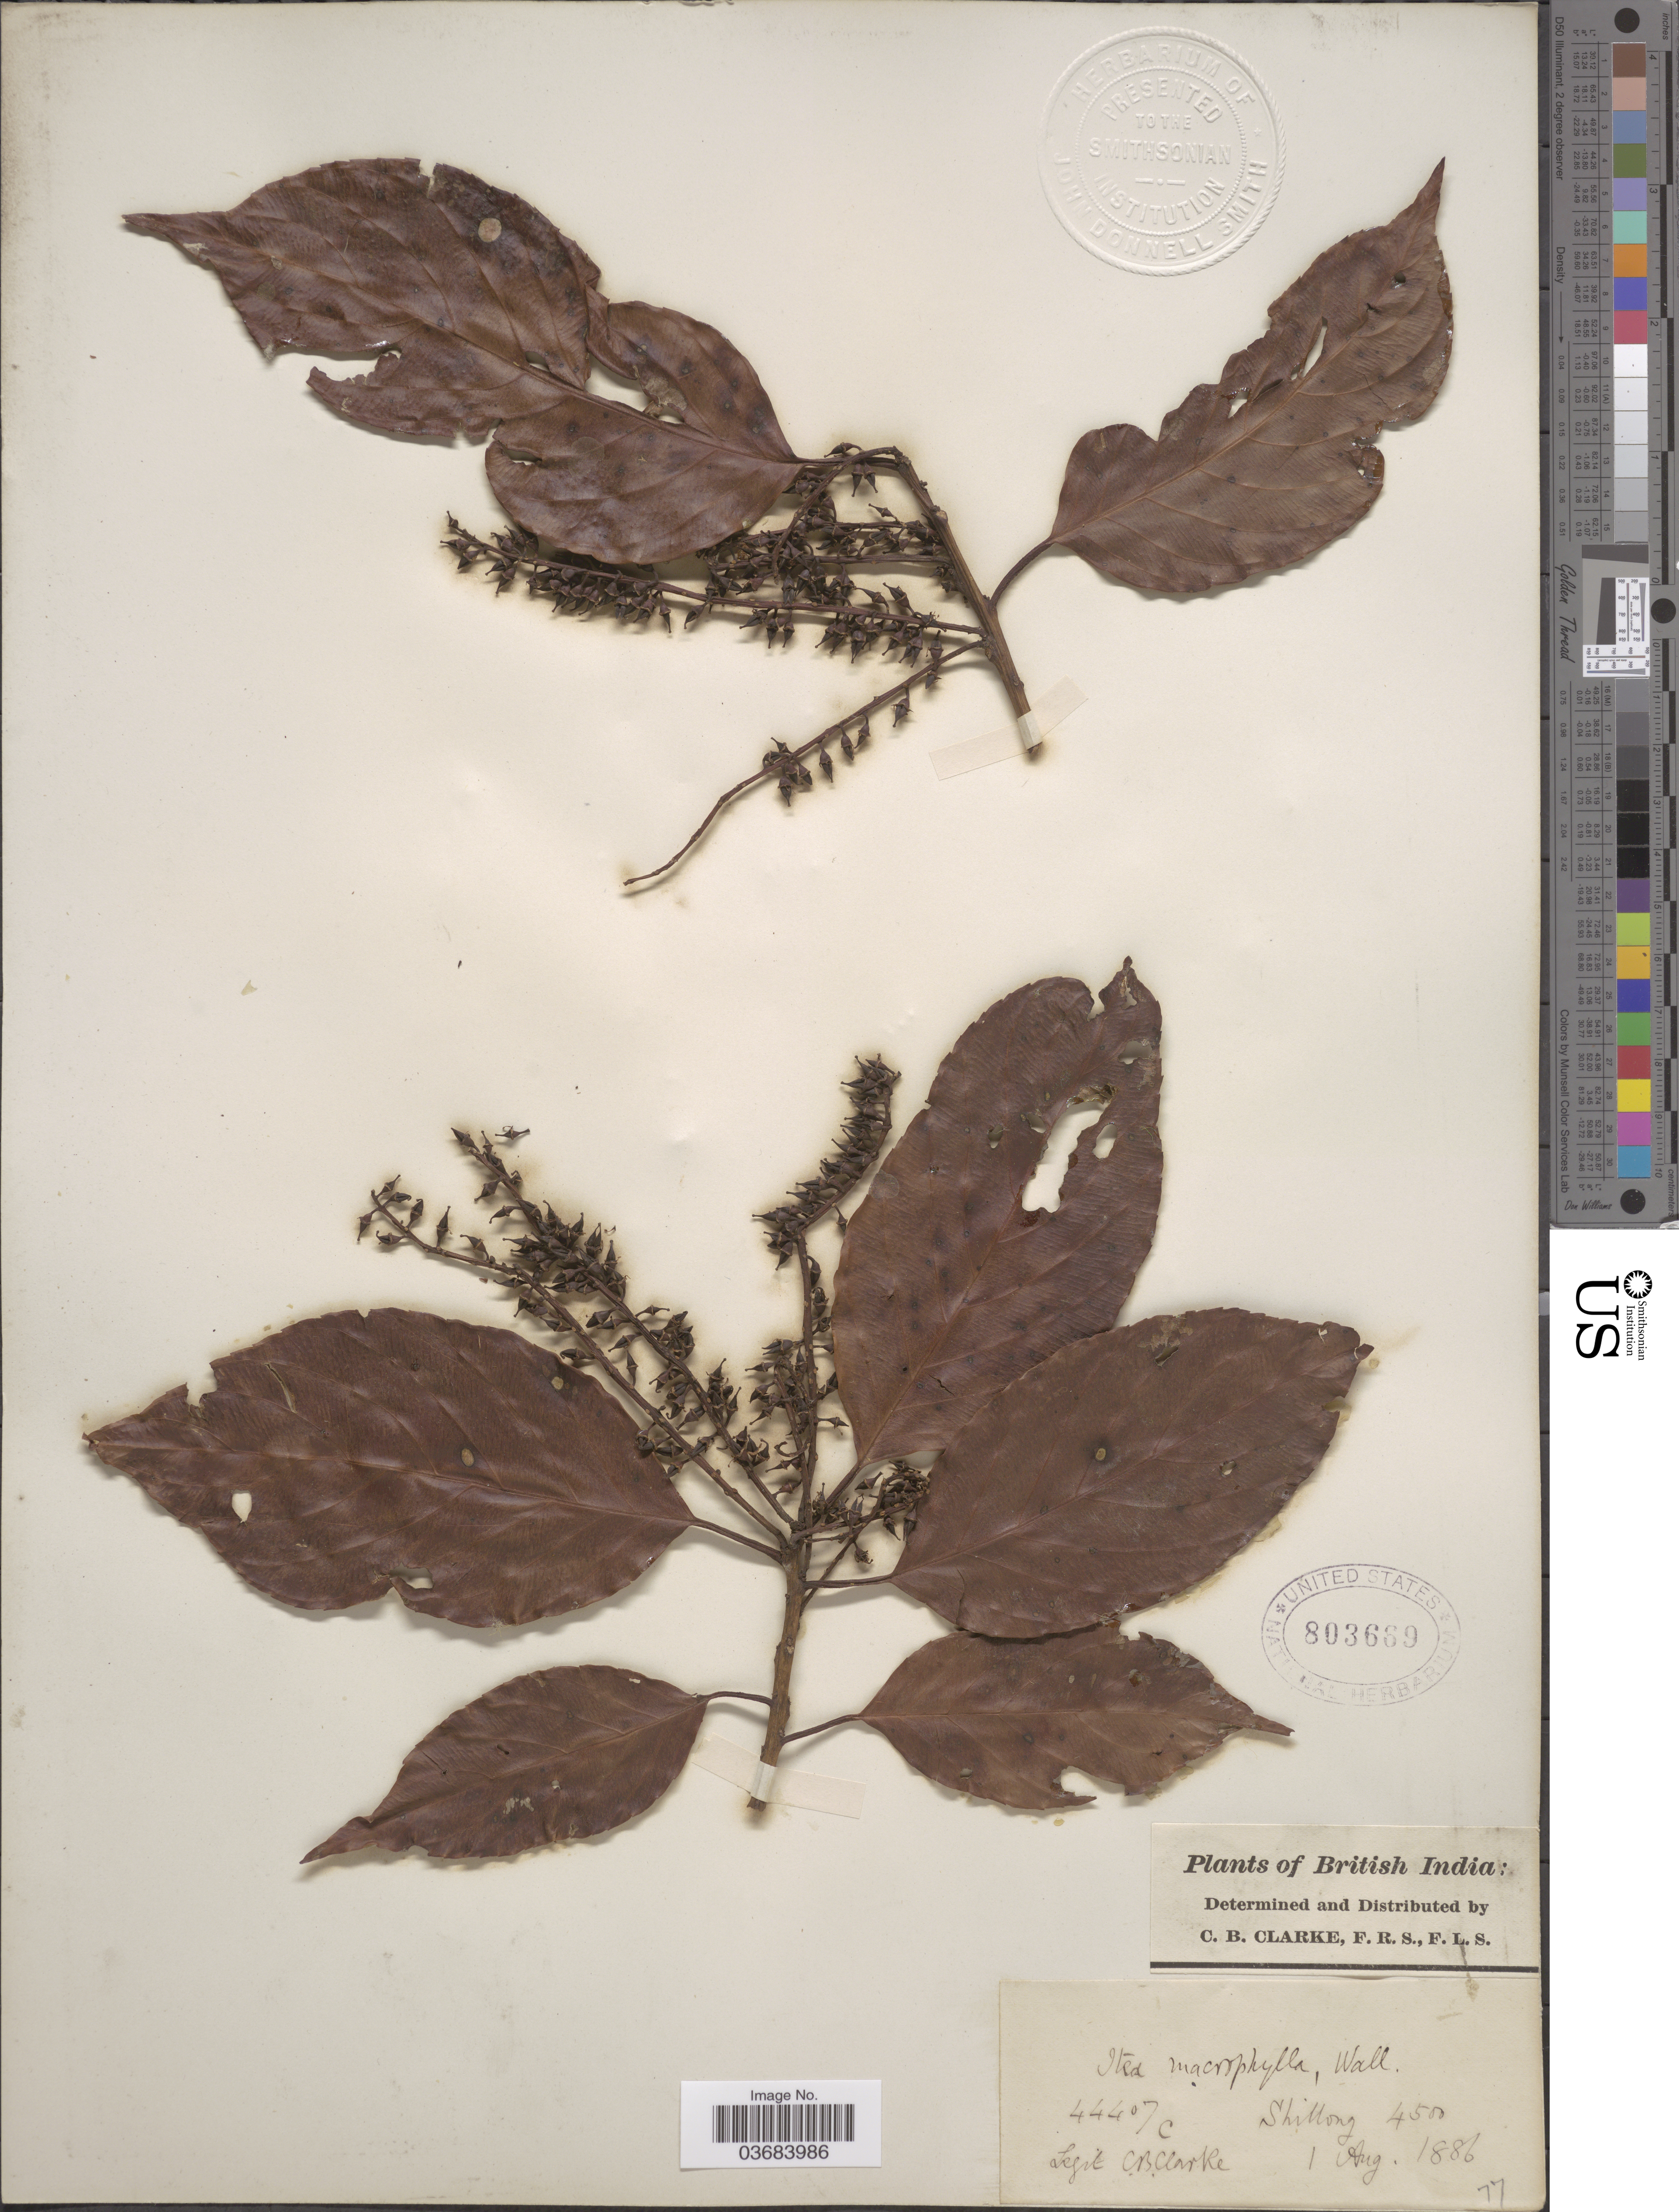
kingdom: Plantae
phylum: Tracheophyta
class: Magnoliopsida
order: Saxifragales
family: Iteaceae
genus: Itea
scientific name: Itea macrophylla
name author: Wall.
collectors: C. B. Clarke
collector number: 44407C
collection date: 1886-08-01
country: India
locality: British India. Shillong.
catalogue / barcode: US 803669